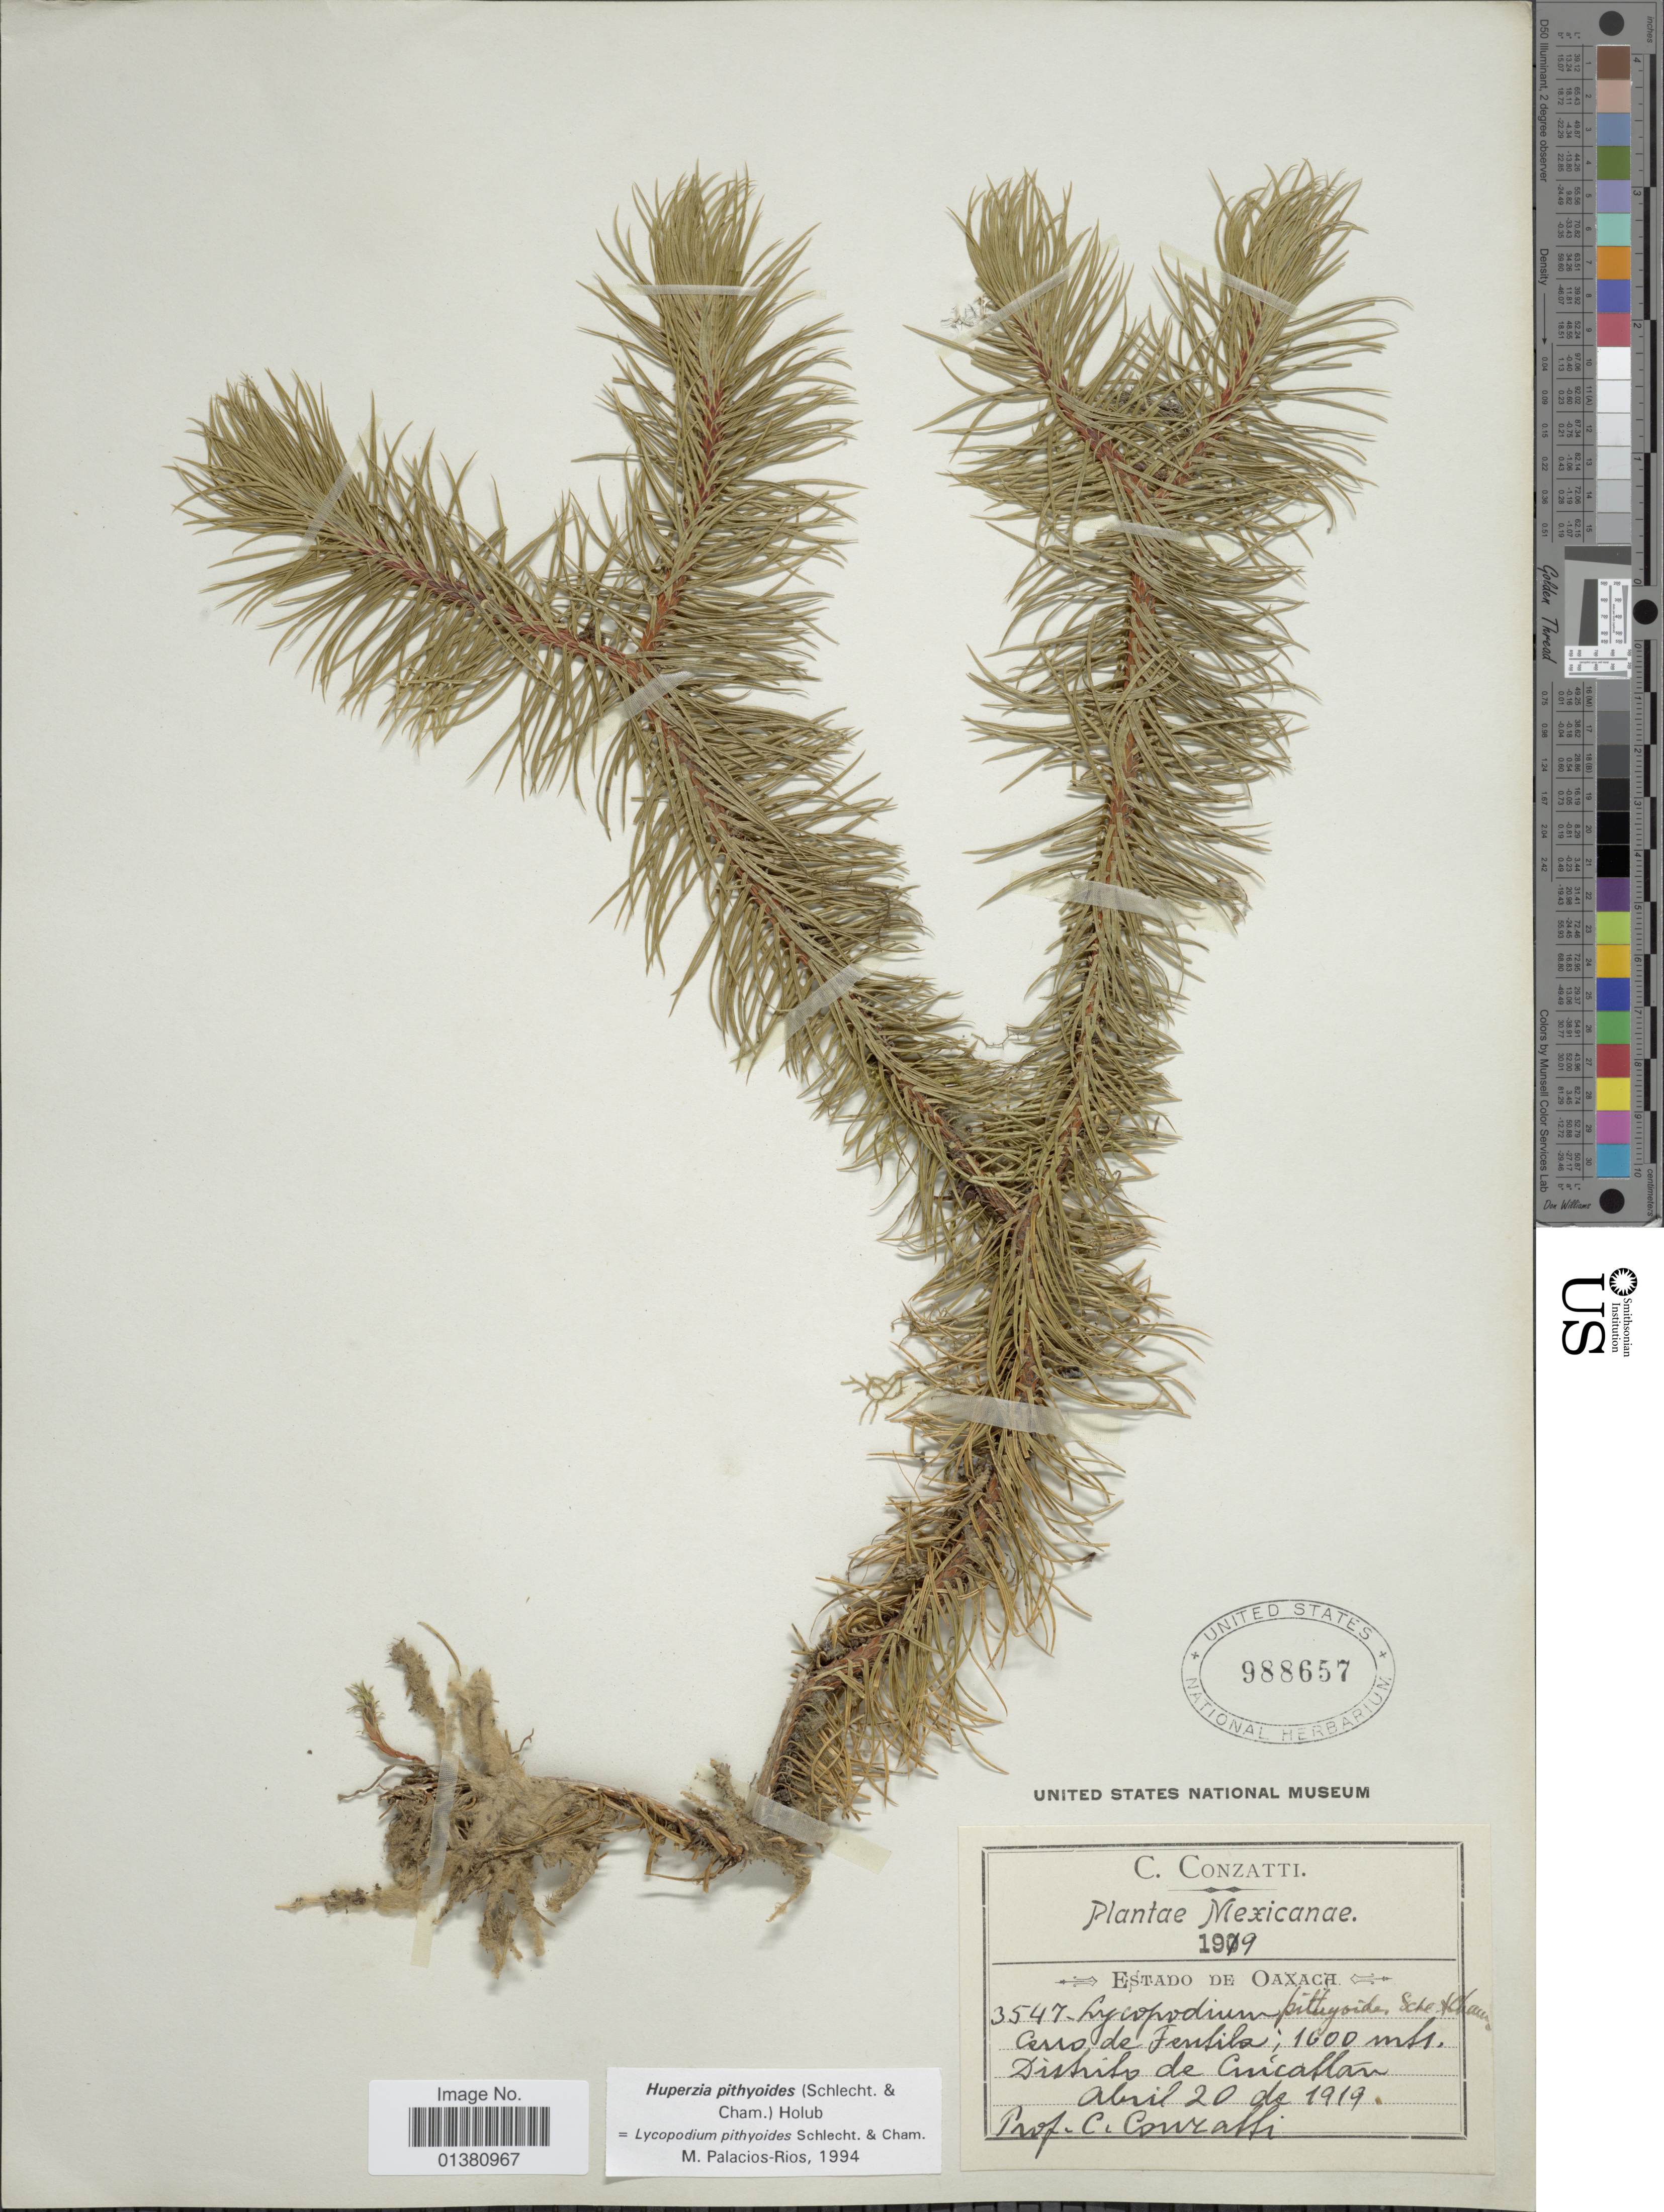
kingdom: Plantae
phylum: Tracheophyta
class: Lycopodiopsida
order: Lycopodiales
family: Lycopodiaceae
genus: Phlegmariurus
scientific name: Phlegmariurus pithyoides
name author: (Schltdl. & Cham.) B. Øllg.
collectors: C. Conzatti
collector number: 3547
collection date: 1919-04-20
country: Mexico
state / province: Oaxaca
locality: Cerro de Teutila, Distrito de Cuicatlán.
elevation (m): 1600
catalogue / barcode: US 988657